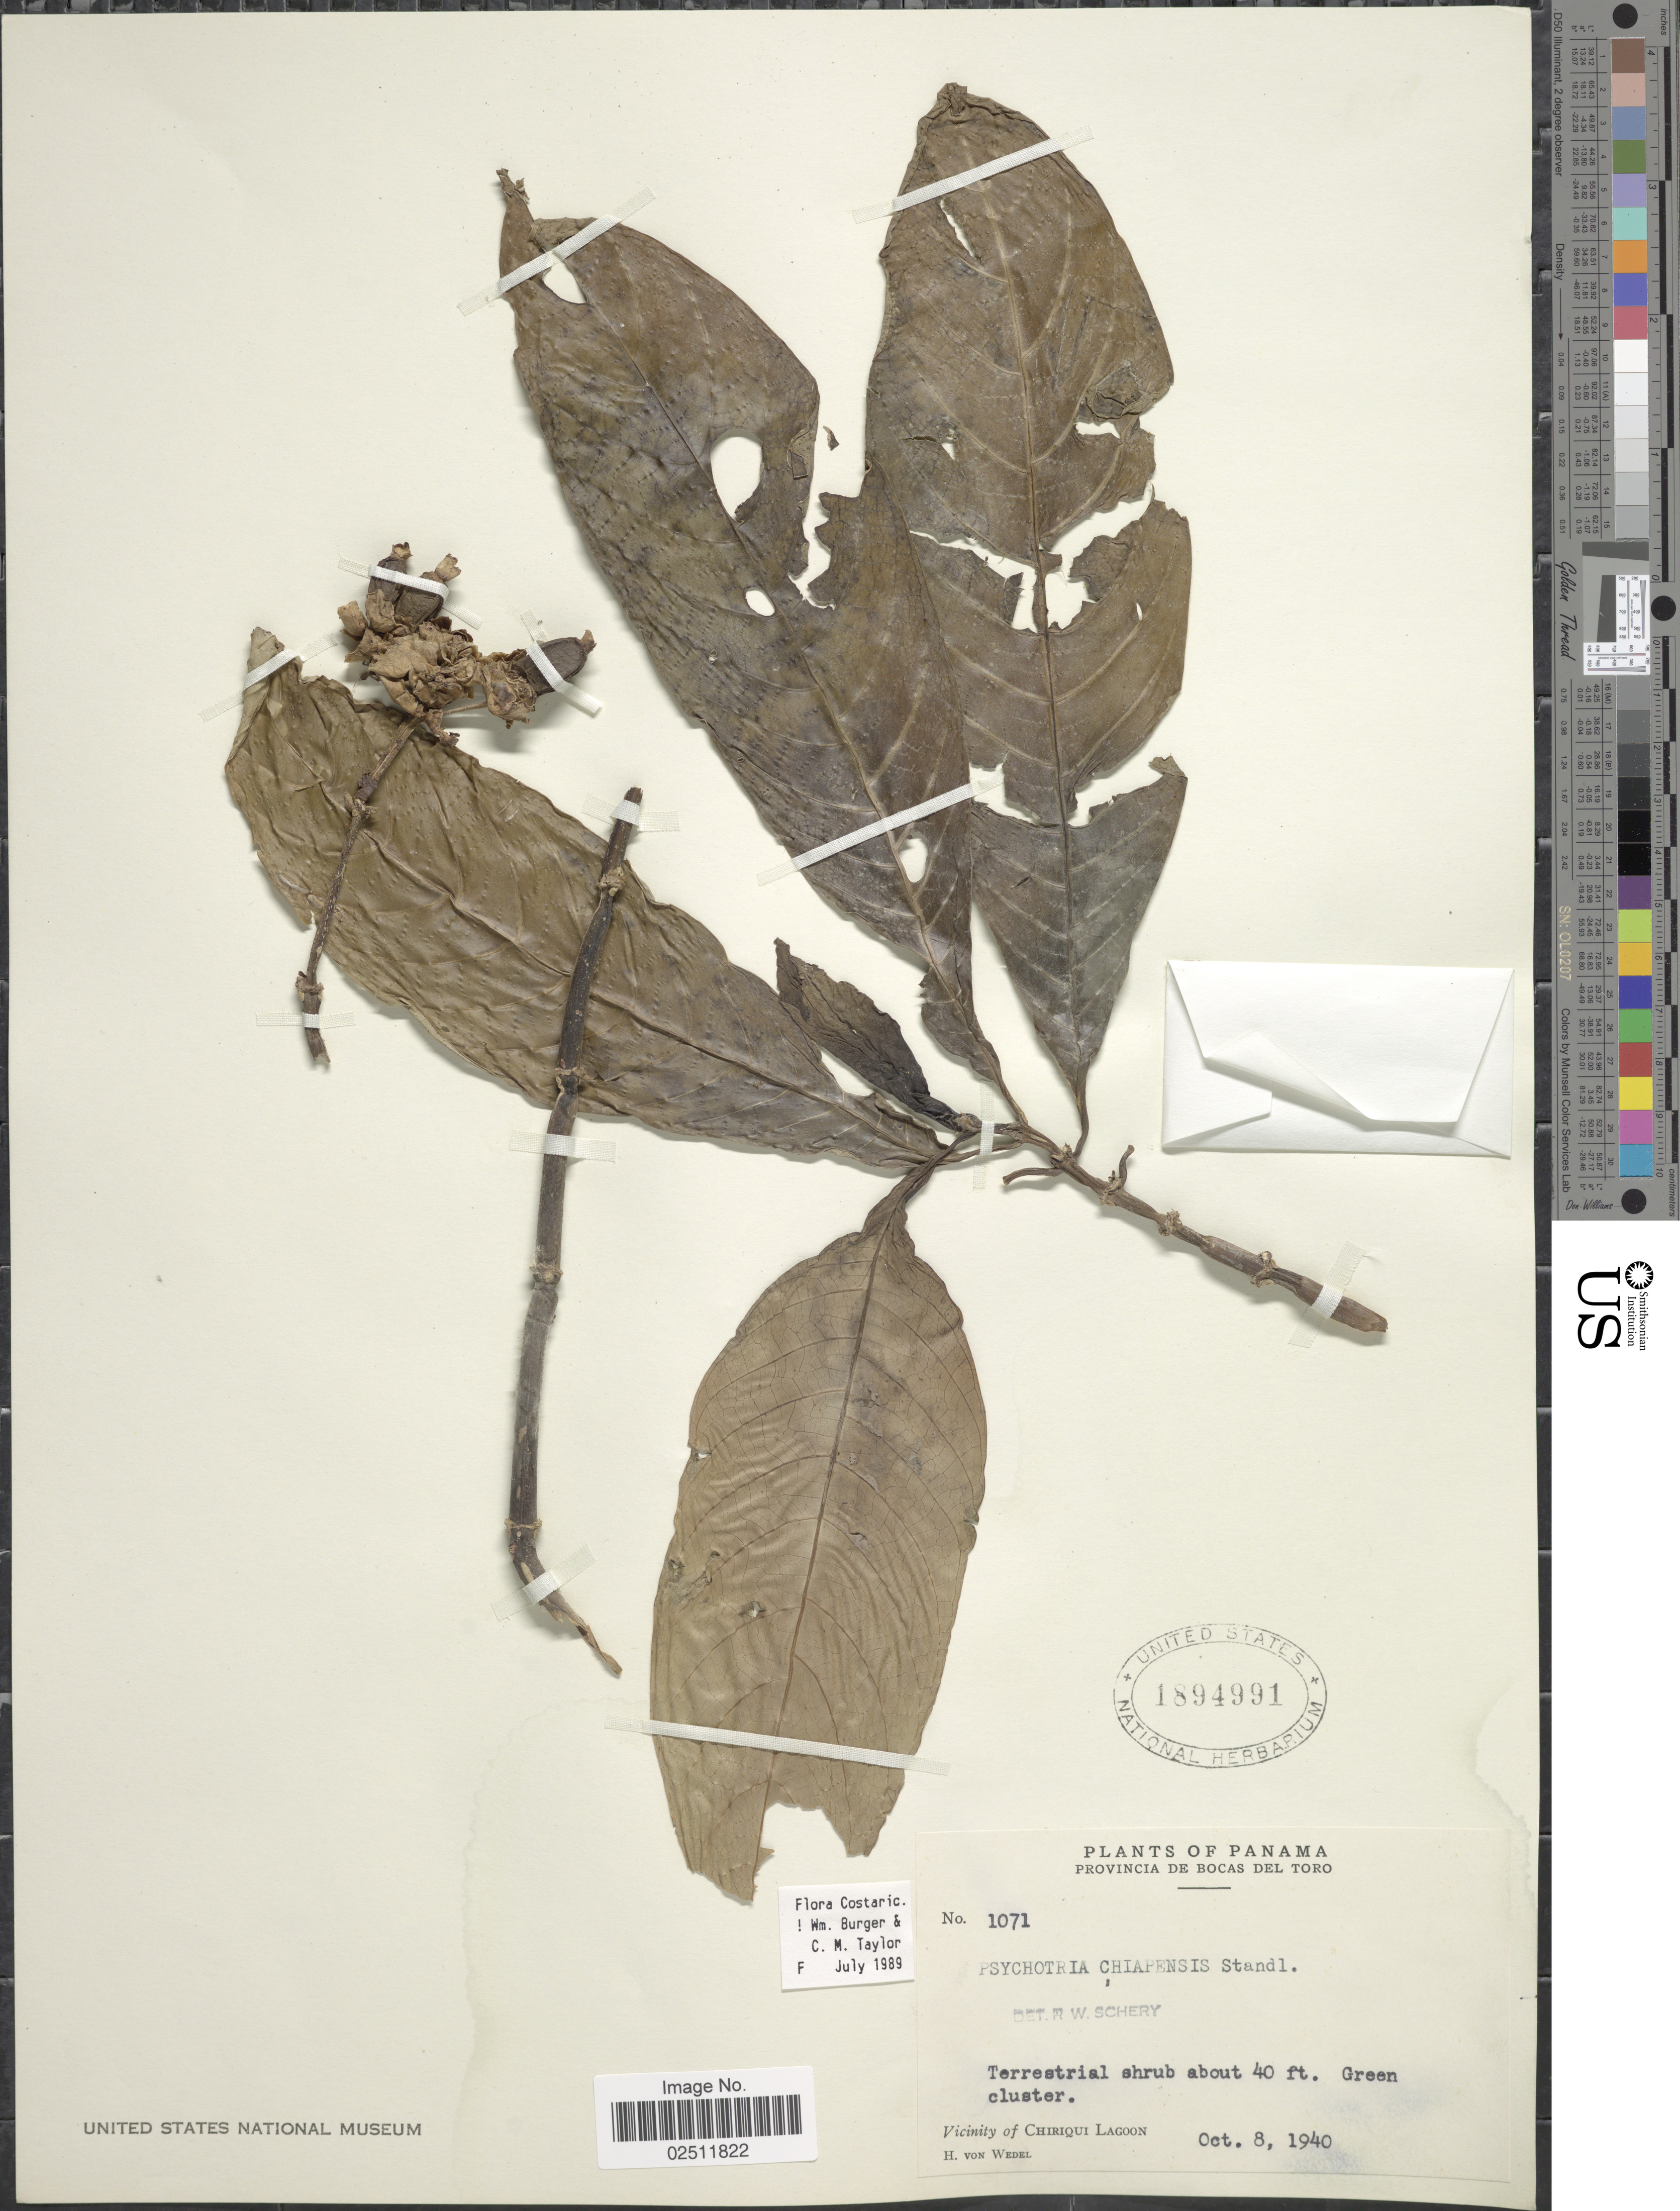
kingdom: Plantae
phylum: Tracheophyta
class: Magnoliopsida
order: Gentianales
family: Rubiaceae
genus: Psychotria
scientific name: Psychotria chiapensis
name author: Standl.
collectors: H. von Wedel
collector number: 1071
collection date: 1940-10-08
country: Panama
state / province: Bocas del Toro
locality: Vicinity of Chiriqui Lagoon.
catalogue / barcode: US 1894991